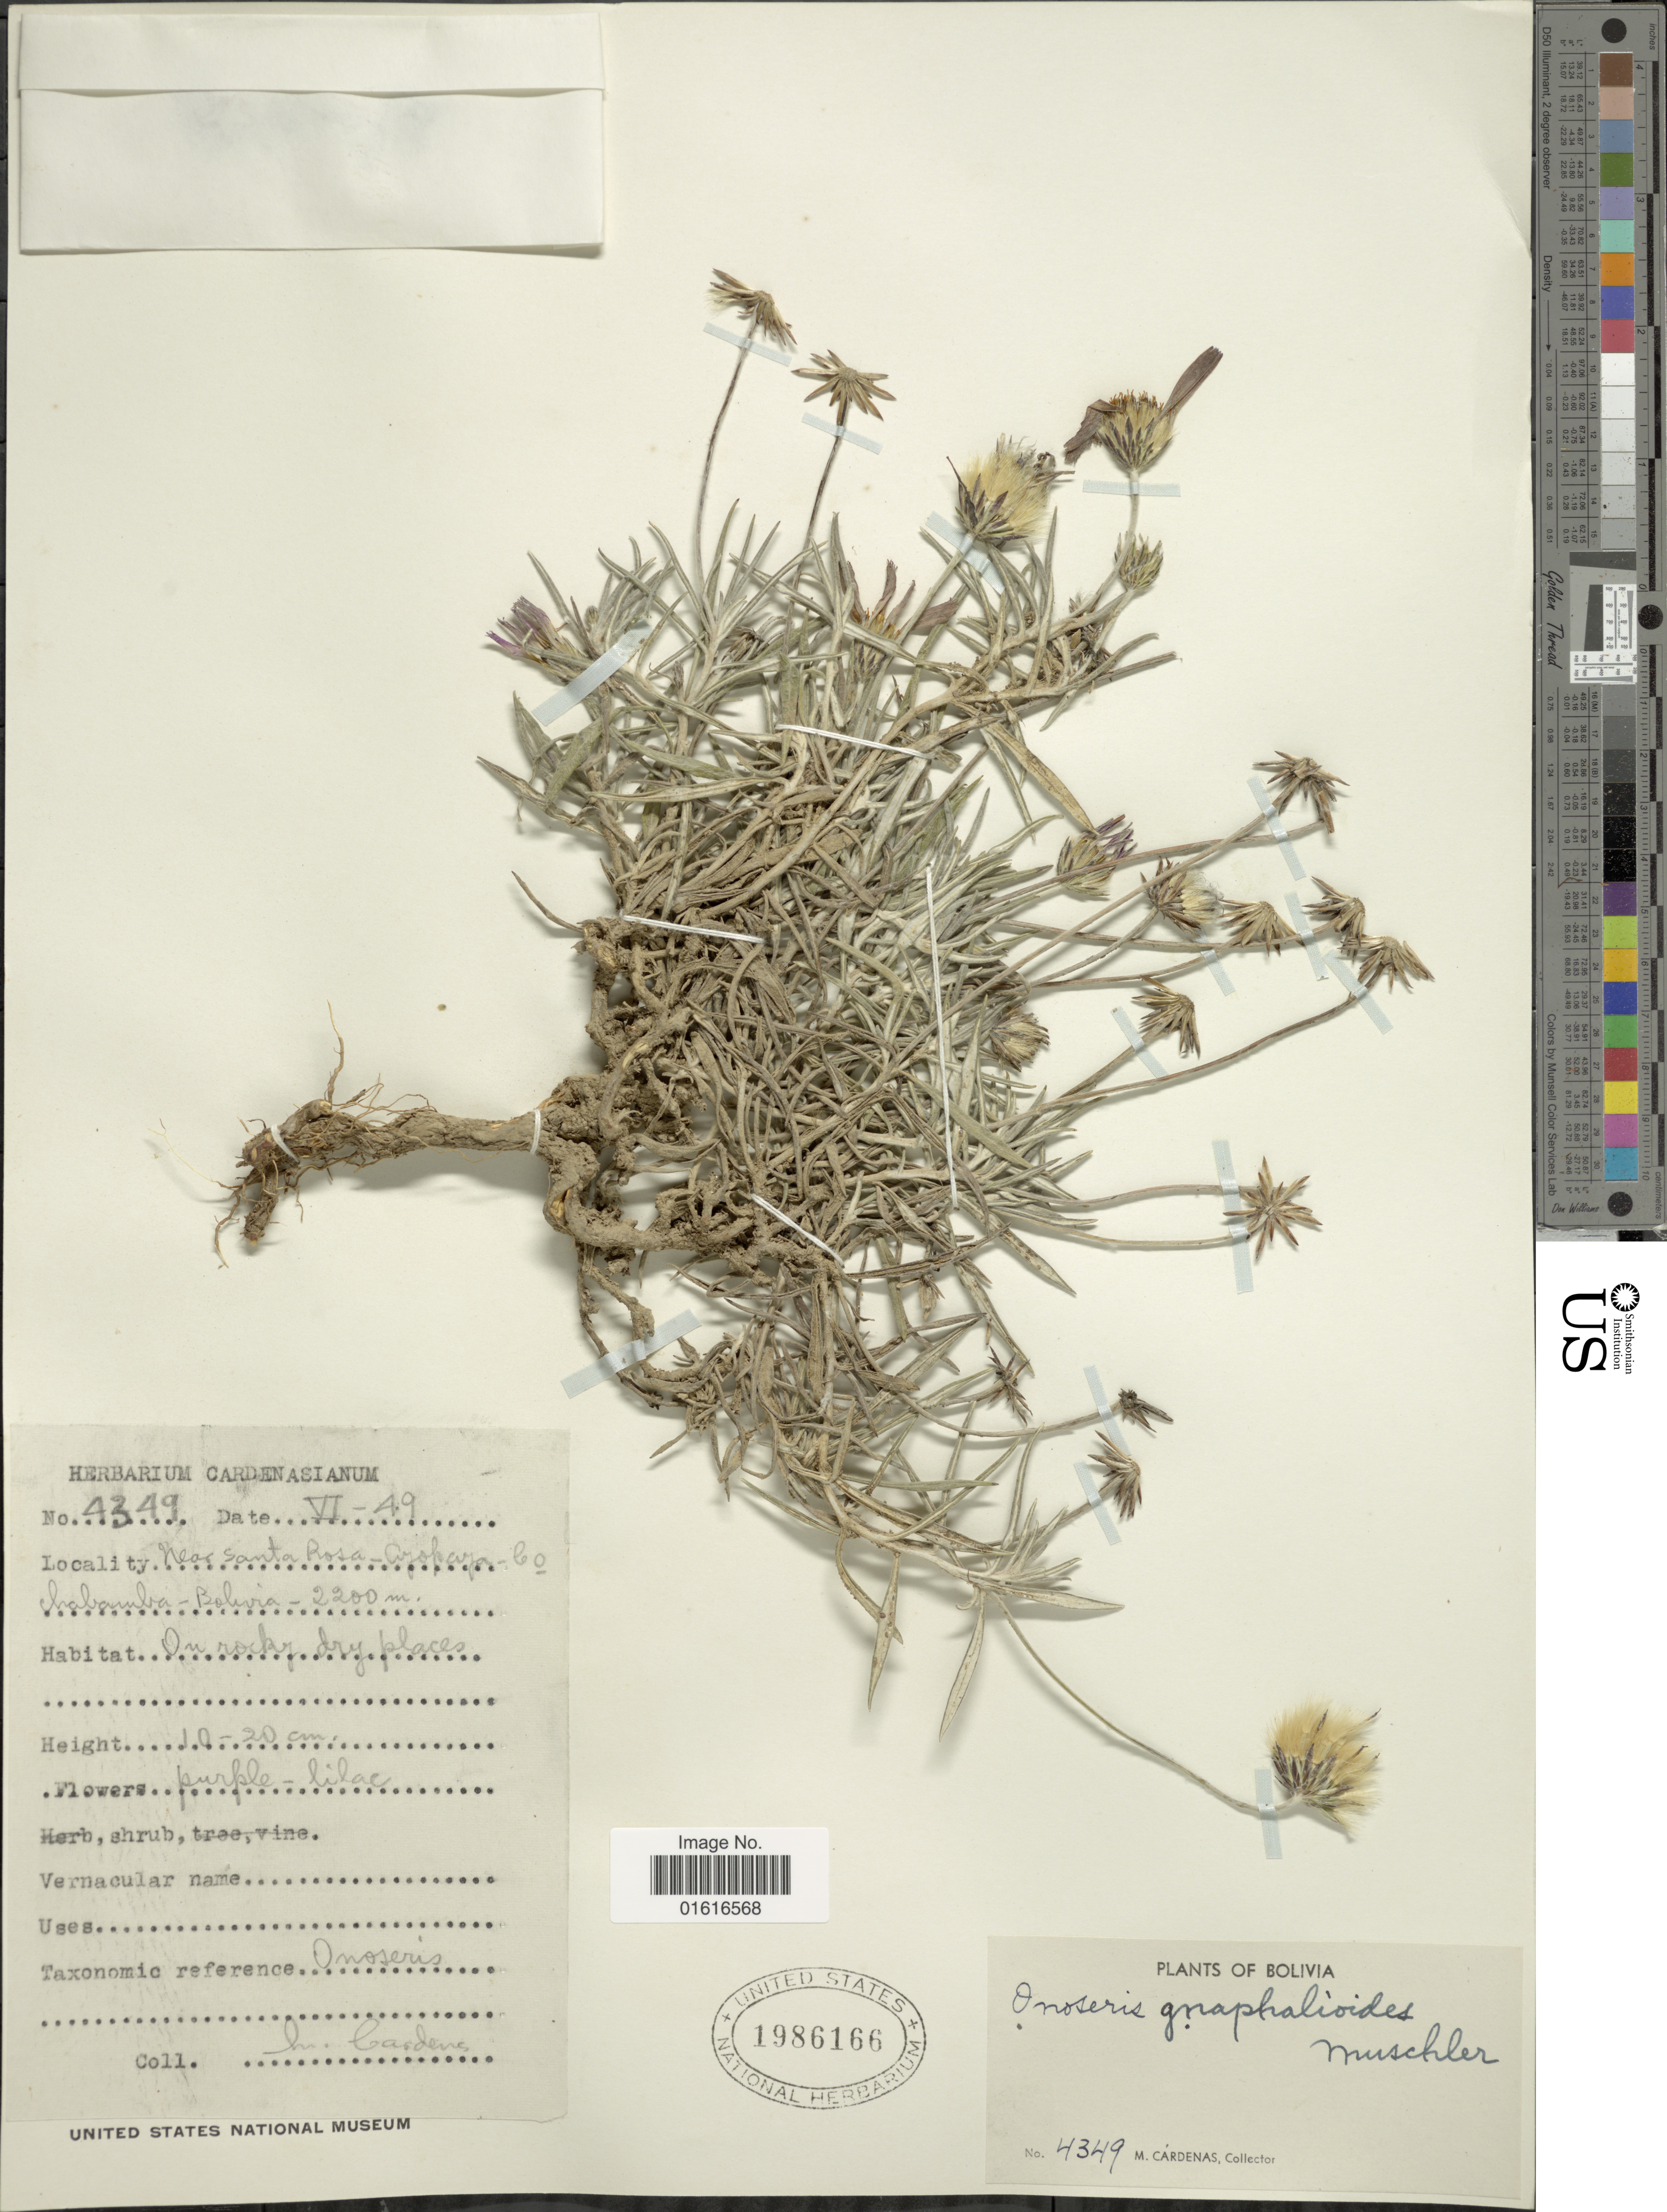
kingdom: Plantae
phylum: Tracheophyta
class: Magnoliopsida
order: Asterales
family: Asteraceae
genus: Onoseris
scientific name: Onoseris gnaphalioides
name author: Muschl.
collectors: M. Cárdenas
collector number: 4349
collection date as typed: Transcribed d/m/y: /6/49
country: Bolivia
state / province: Cochabamba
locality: Near Santa Rosa-Azopaza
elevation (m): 2200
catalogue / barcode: US 1986166